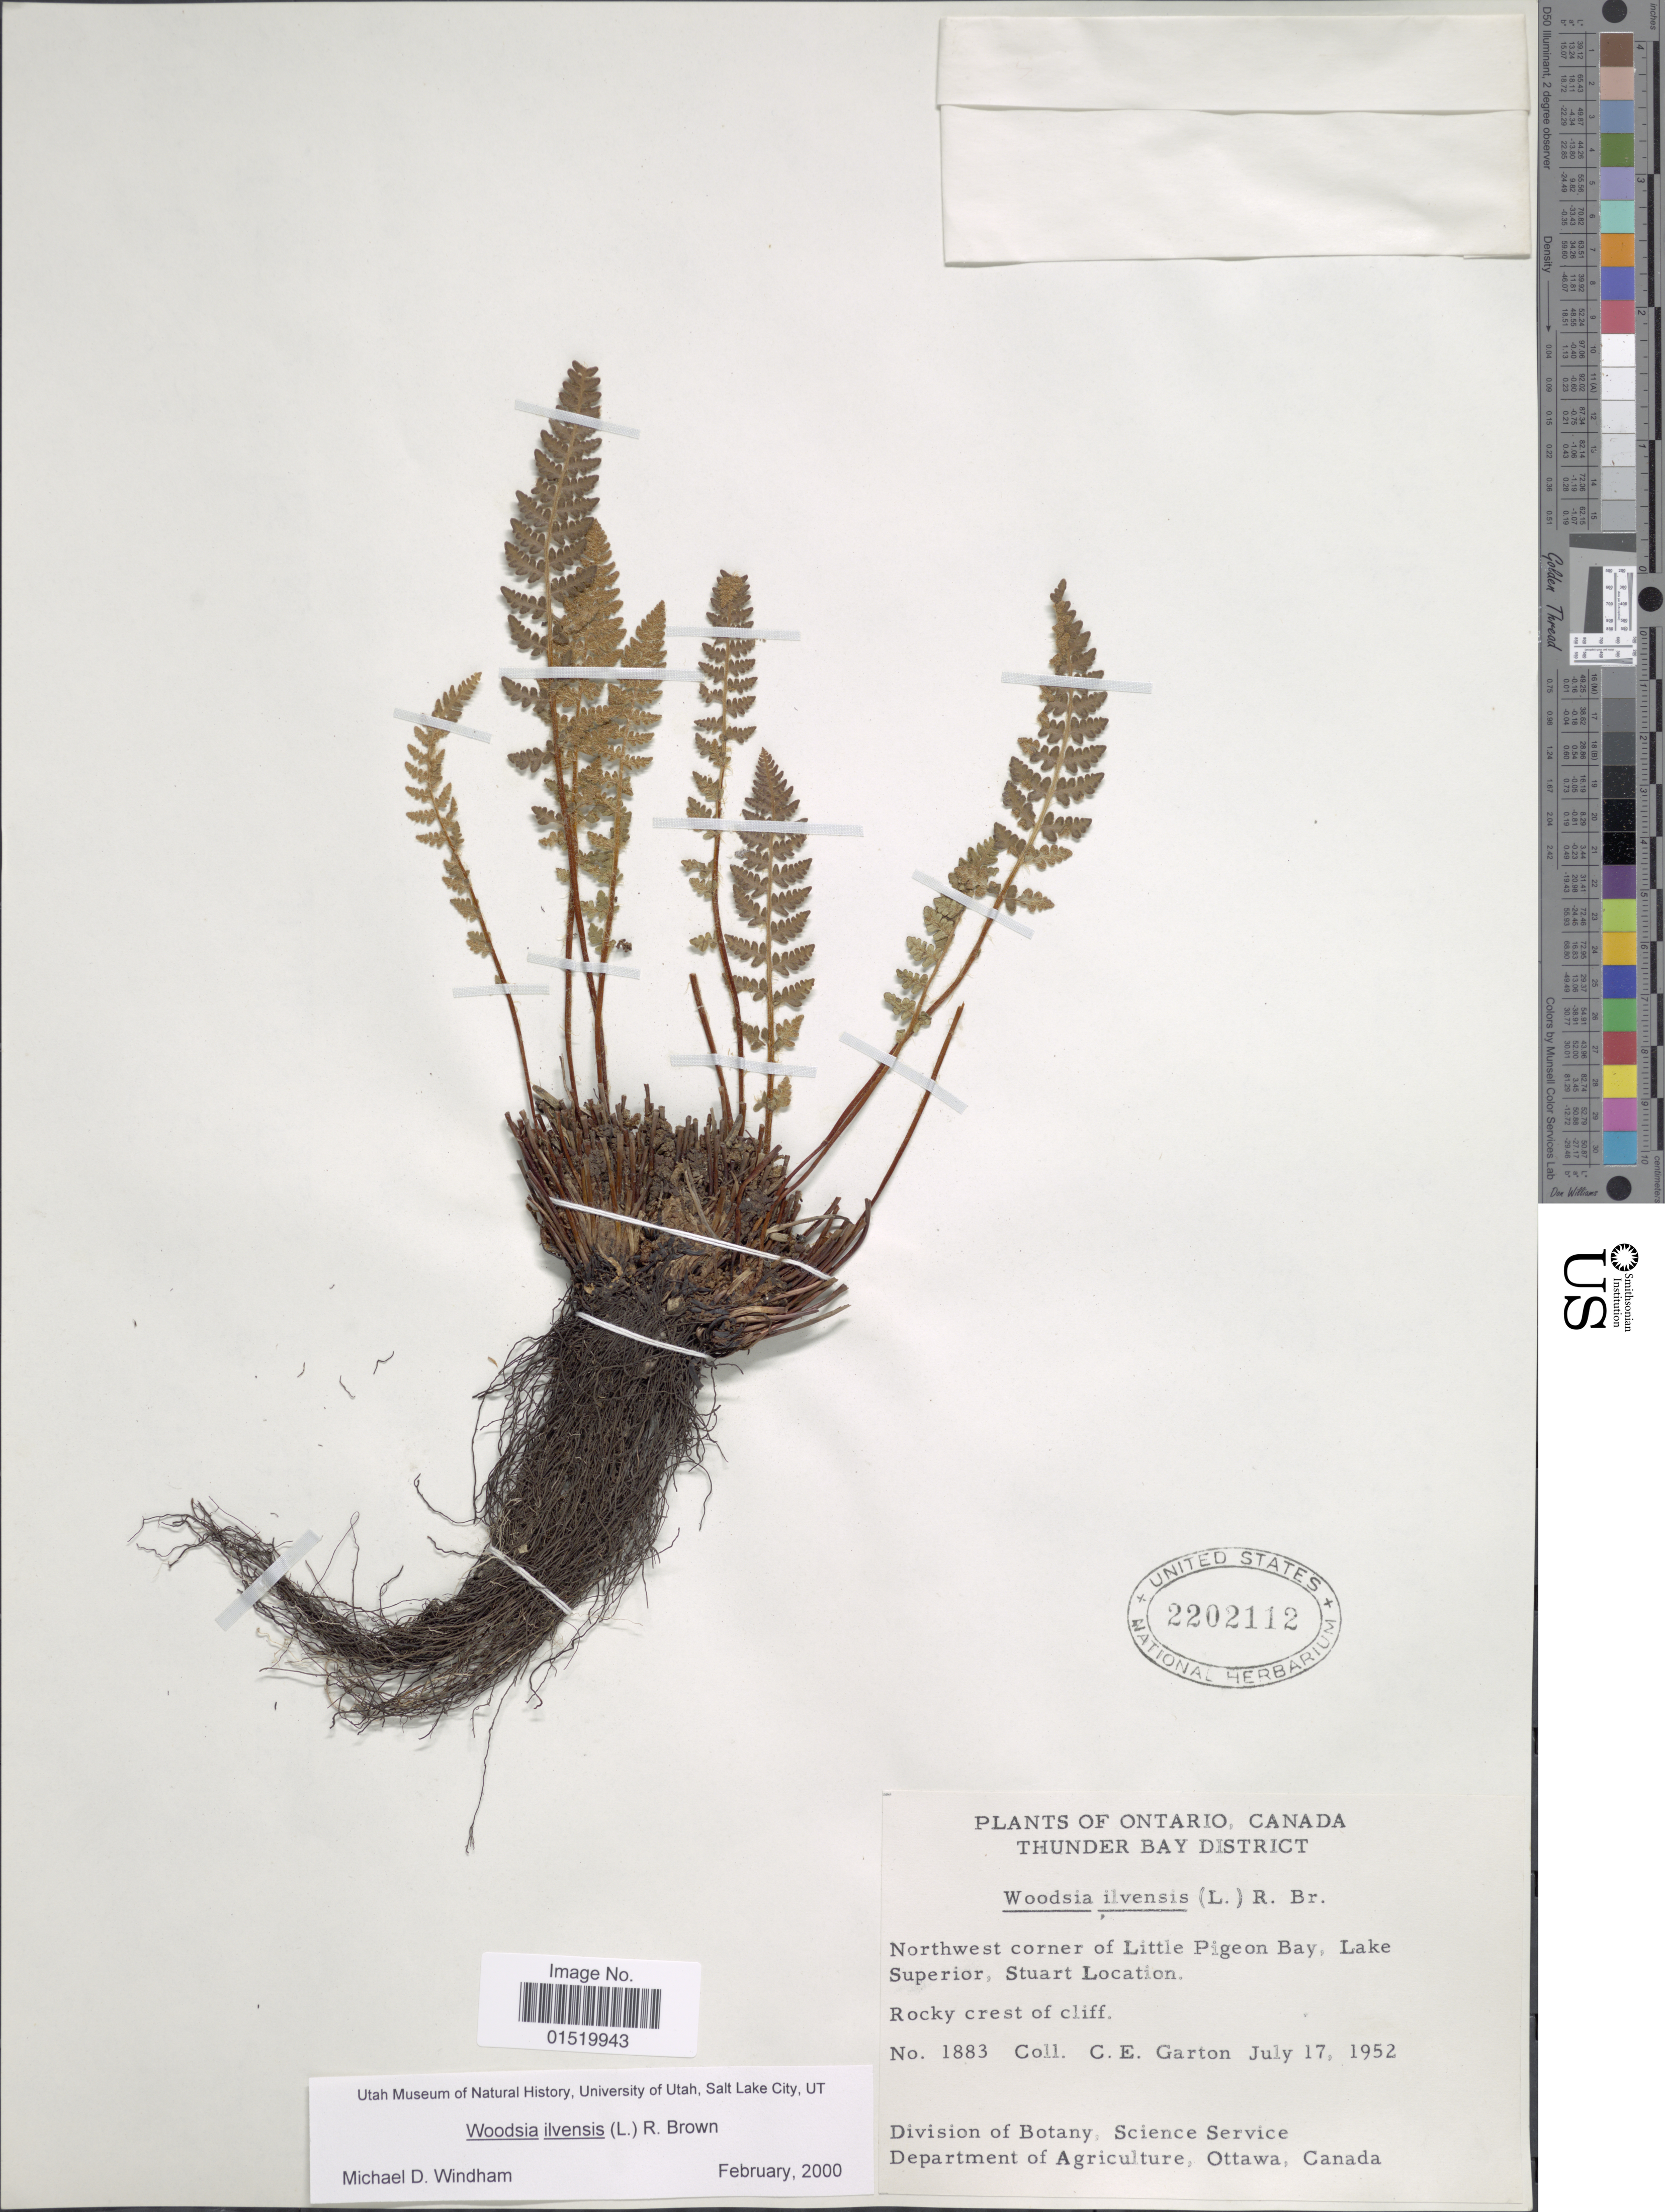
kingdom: Plantae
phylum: Tracheophyta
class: Polypodiopsida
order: Polypodiales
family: Woodsiaceae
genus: Woodsia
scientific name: Woodsia ilvensis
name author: (L.) R. Br.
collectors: C. E. Garton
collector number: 1883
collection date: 1952-07-17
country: Canada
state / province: Ontario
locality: Thunder Bay District, Northwest corner of Little Pigeon Bay, Lake Superior, Stuart Location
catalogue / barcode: US 2202112